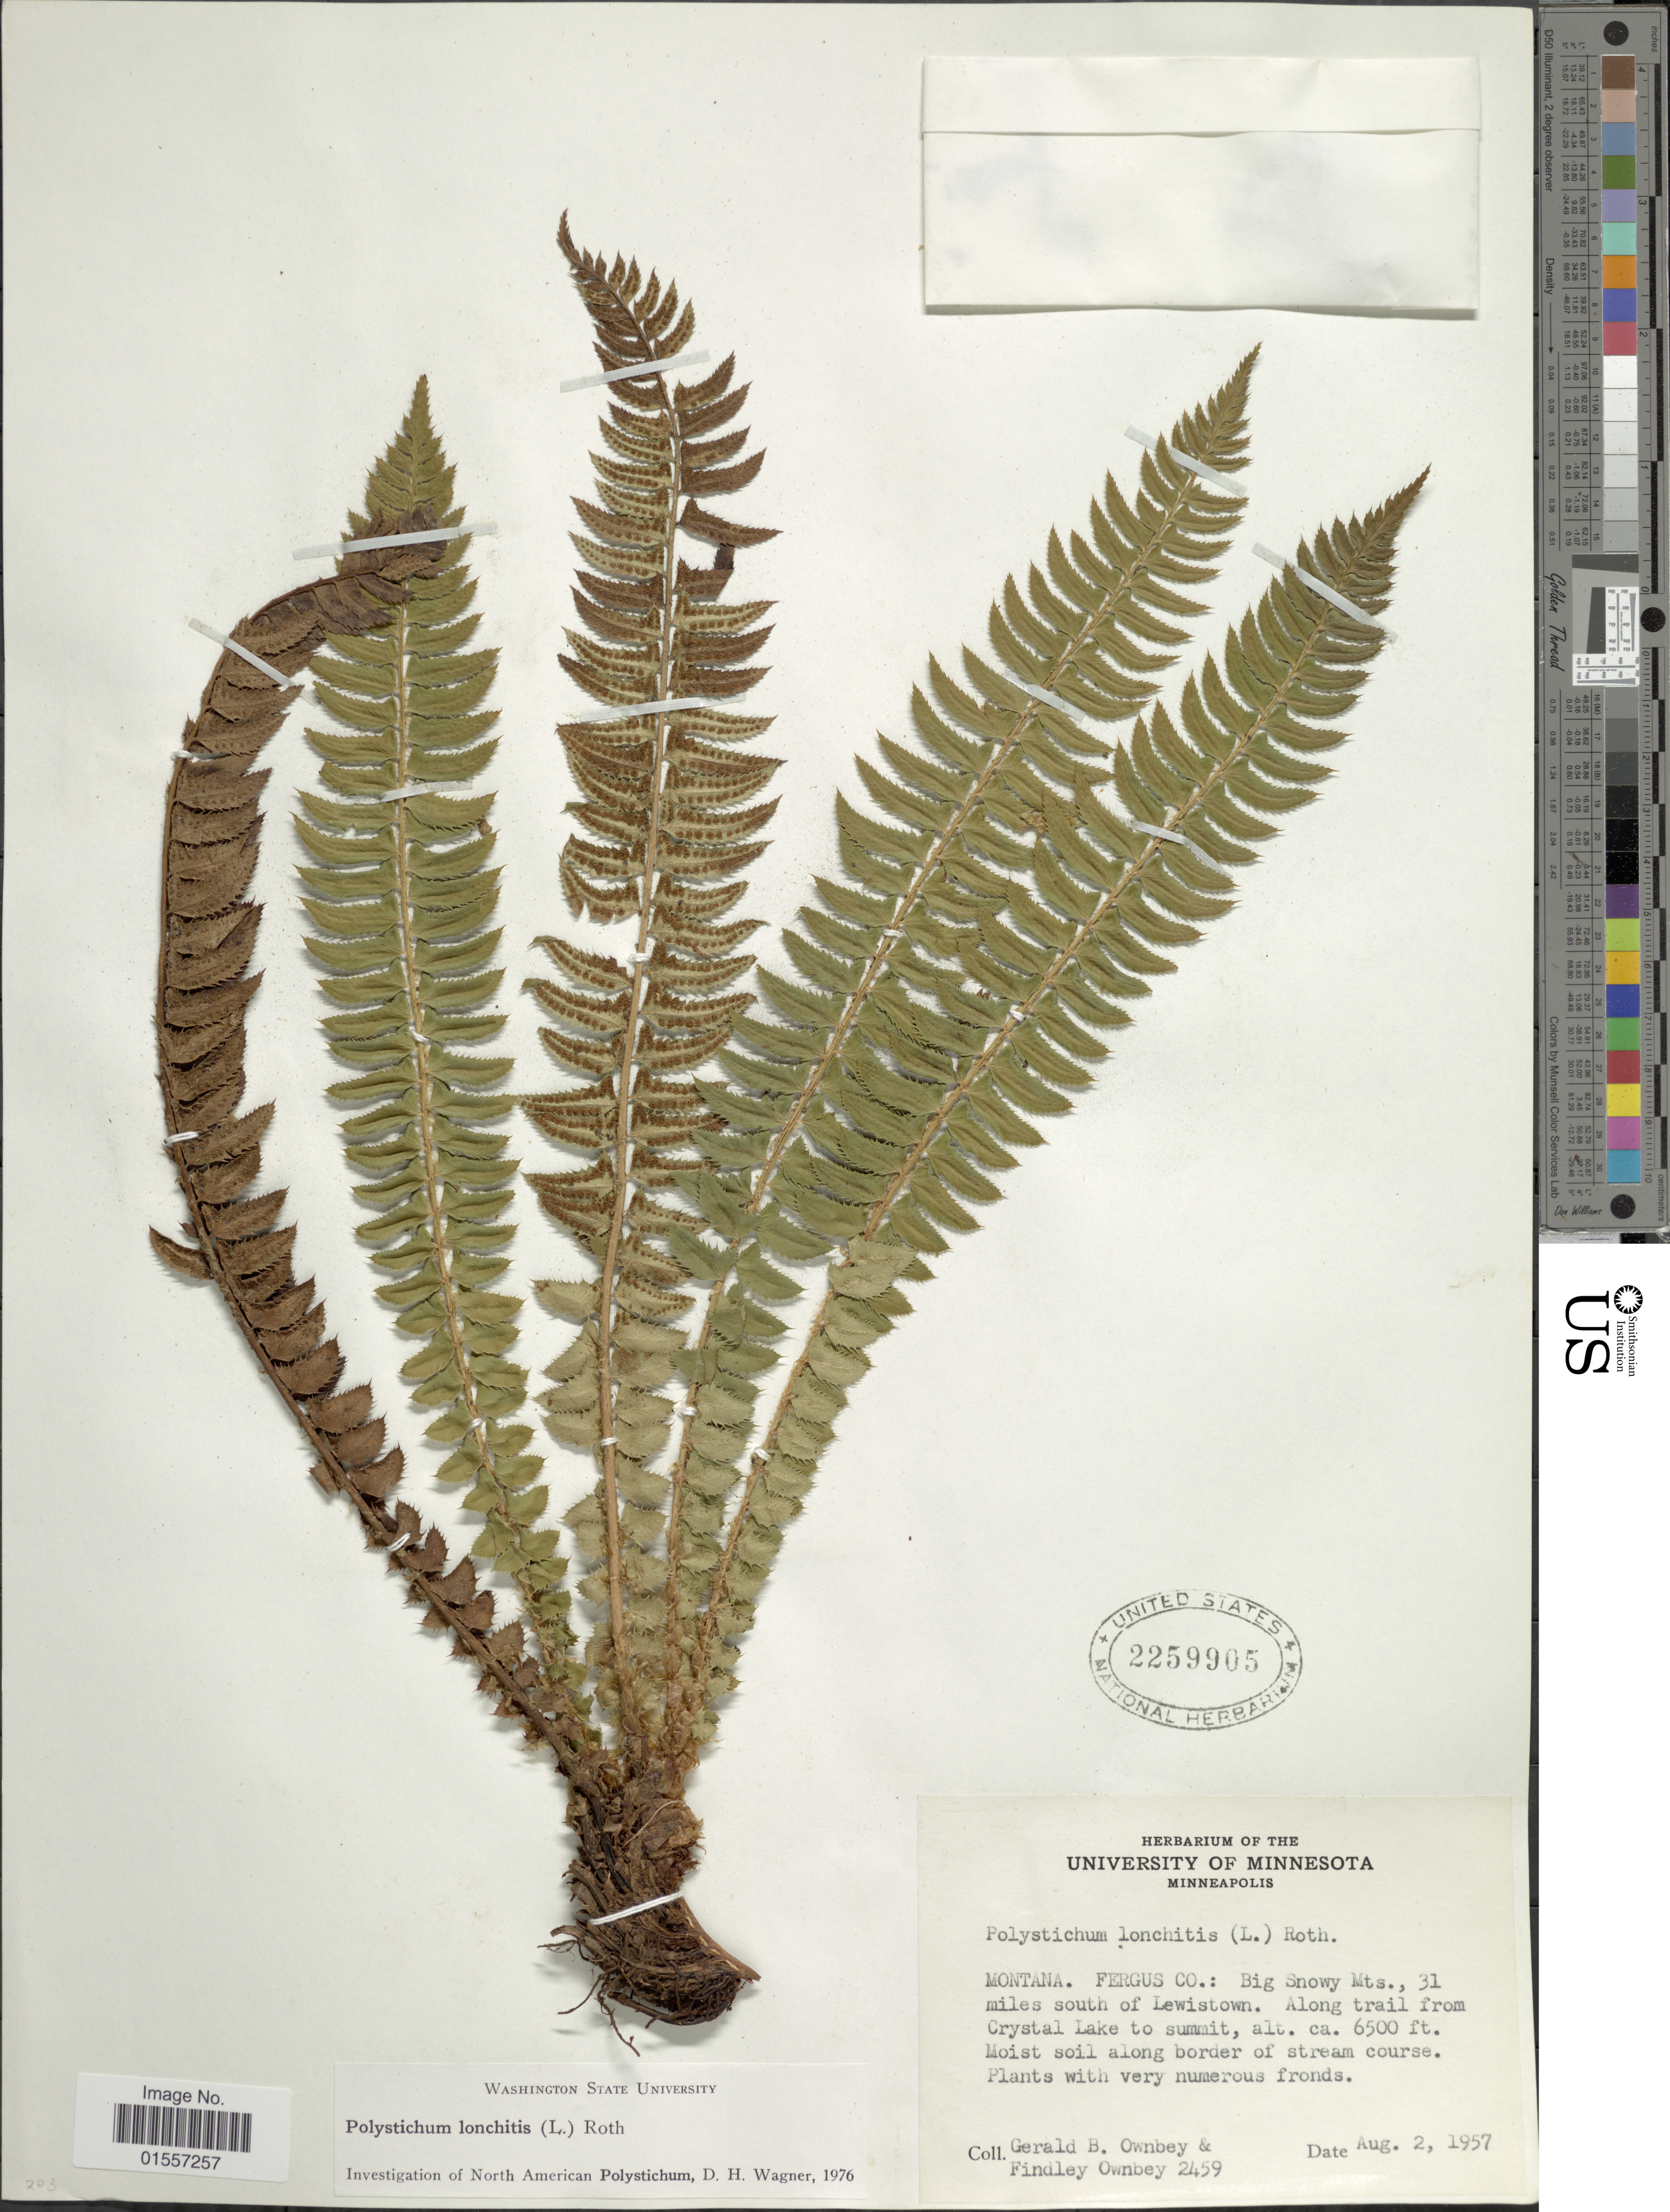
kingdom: Plantae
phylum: Tracheophyta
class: Polypodiopsida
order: Polypodiales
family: Dryopteridaceae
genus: Polystichum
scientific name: Polystichum lonchitis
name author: (Roth) L.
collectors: G. B. Ownbey & F. Ownbey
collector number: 2459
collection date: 1957-08-02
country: United States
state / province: Montana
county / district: Fergus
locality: Big Snowy Mts., 31 miles south of Lewiston. Along trail from Crystal Lake to summit. Moist soil along broder of stream course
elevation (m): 1981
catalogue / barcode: US 2259905